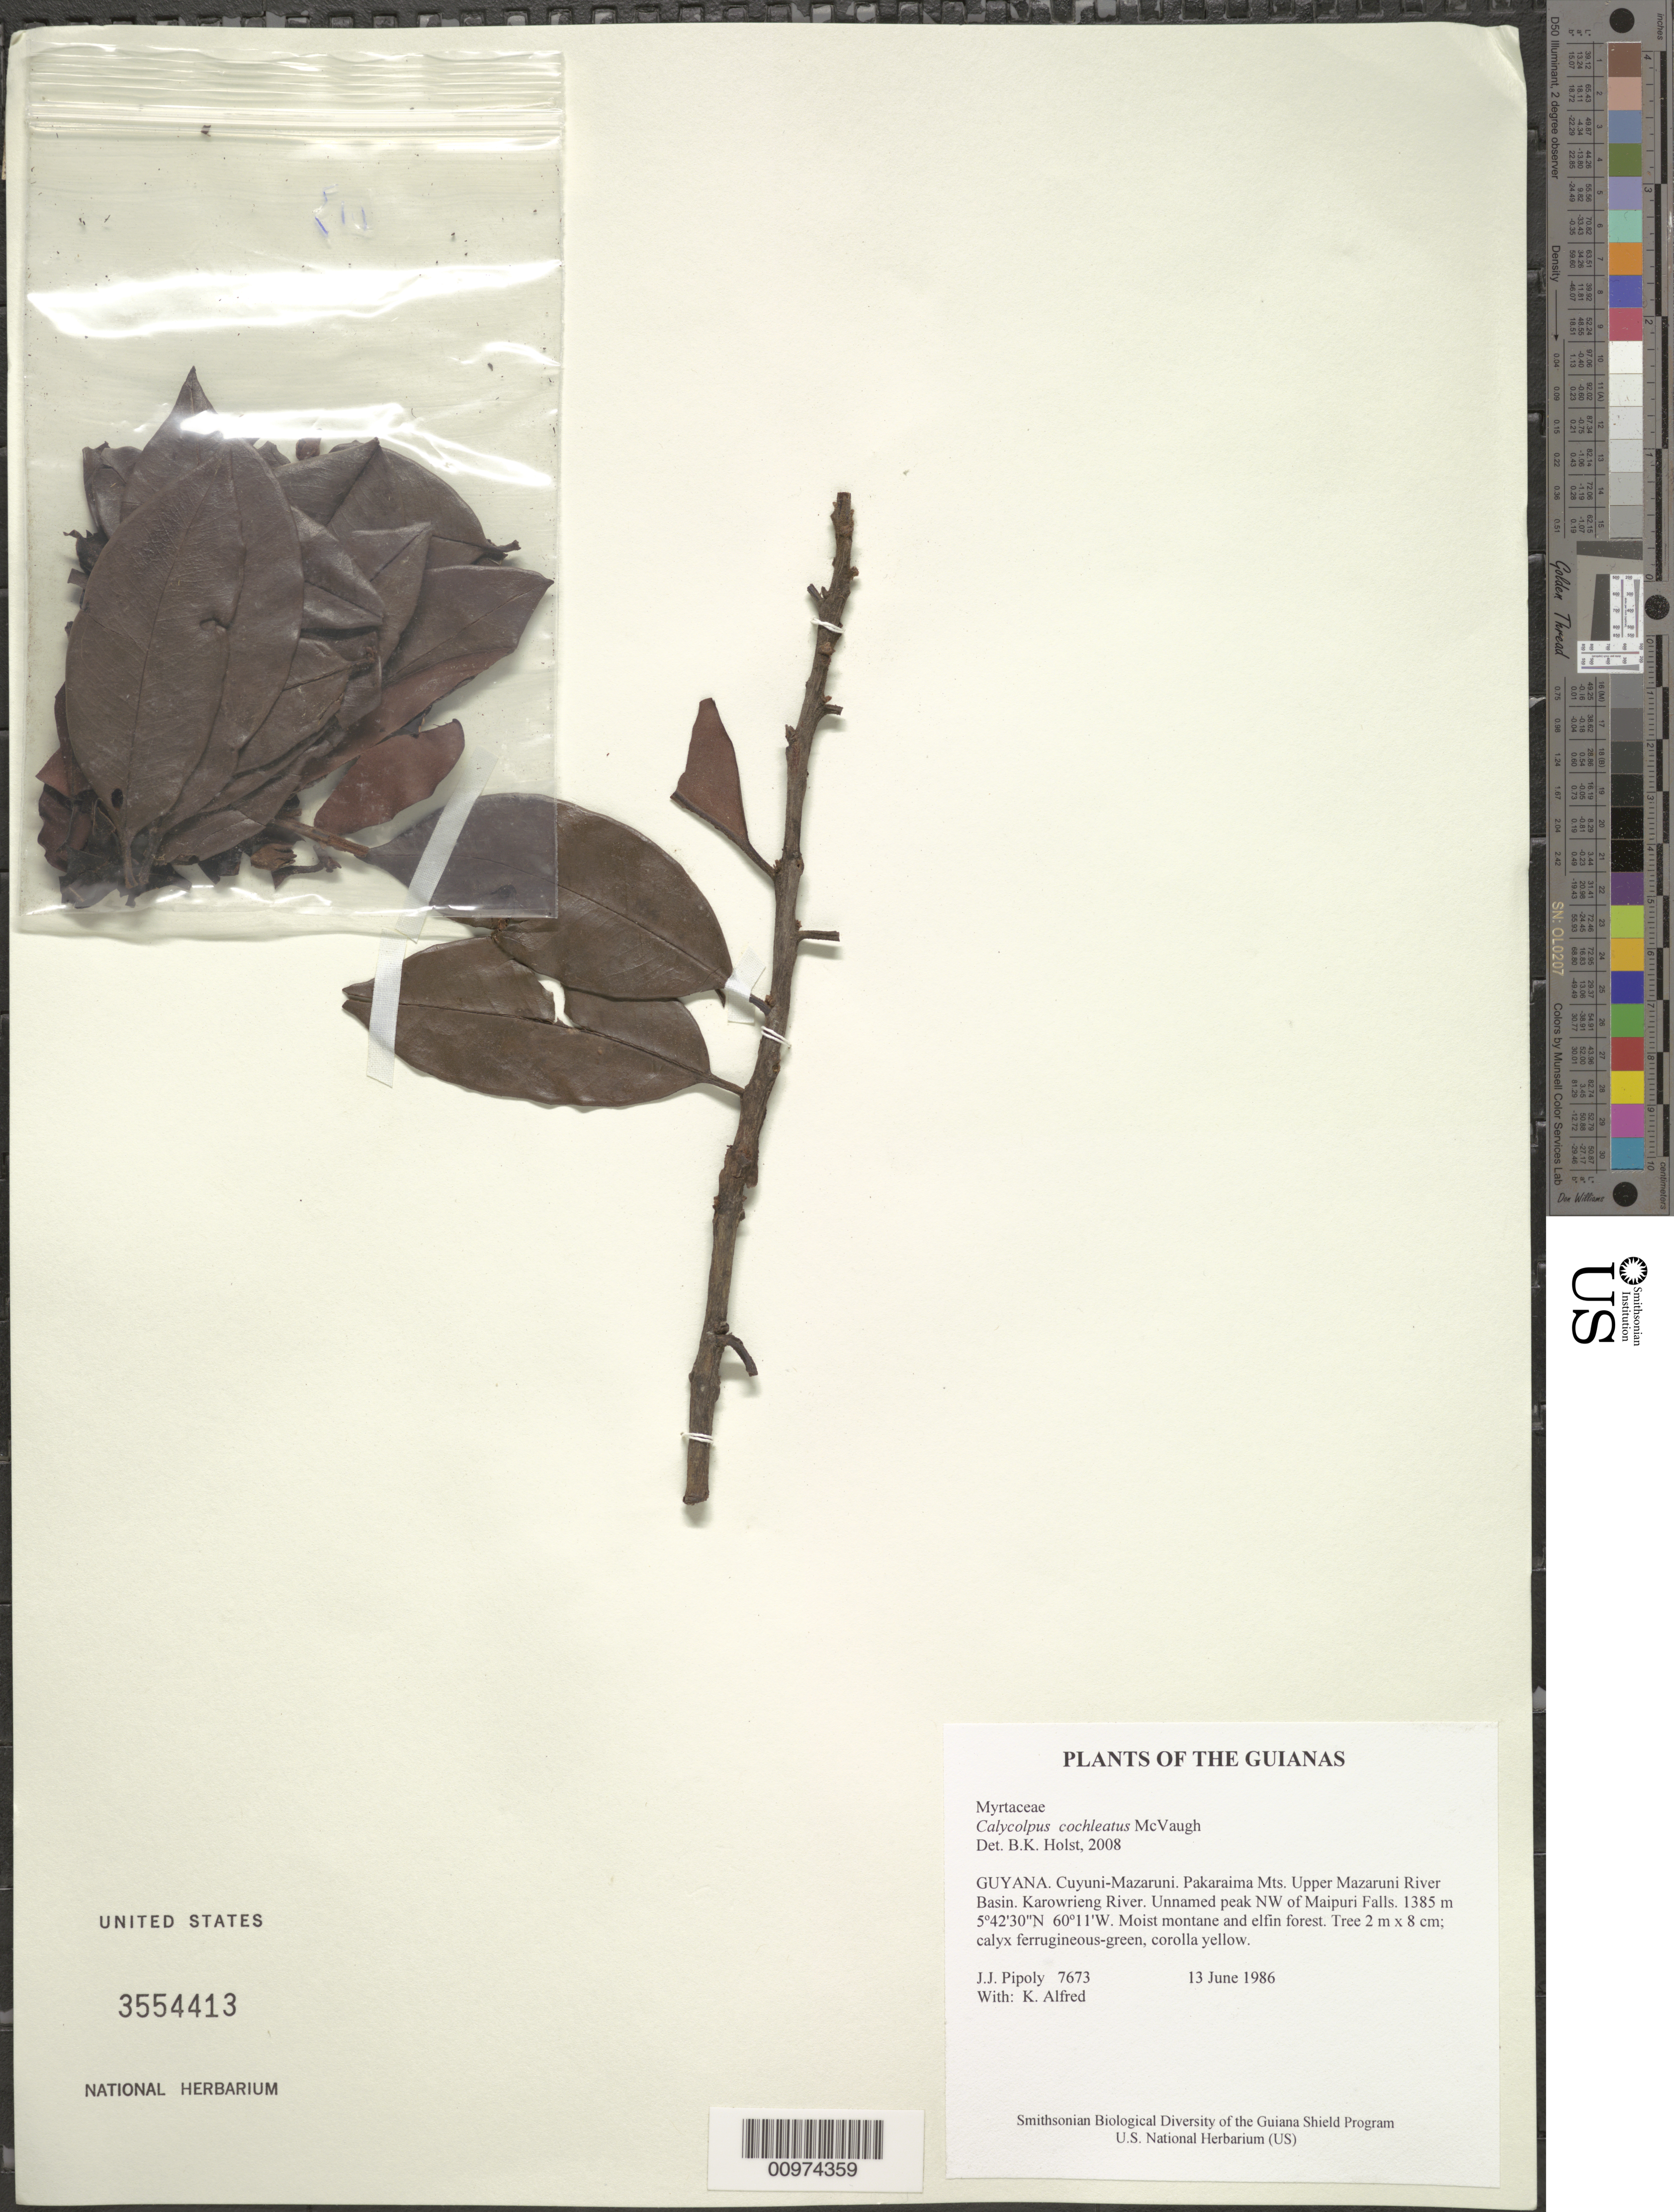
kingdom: Plantae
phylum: Tracheophyta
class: Magnoliopsida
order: Myrtales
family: Myrtaceae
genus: Calycolpus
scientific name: Calycolpus cochleatus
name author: McVaugh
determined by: Holst, Bruce K.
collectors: J. J. Pipoly & K. Alfred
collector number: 7673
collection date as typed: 13 June 1986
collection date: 1986-06-13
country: Guyana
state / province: Cuyuni-Mazaruni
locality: Pakaraima Mts. Upper Mazaruni River Basin. Karowrieng River. Unnamed peak NW of Maipuri Falls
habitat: Moist montane and elfin forest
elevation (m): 1385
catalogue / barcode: US 3554413